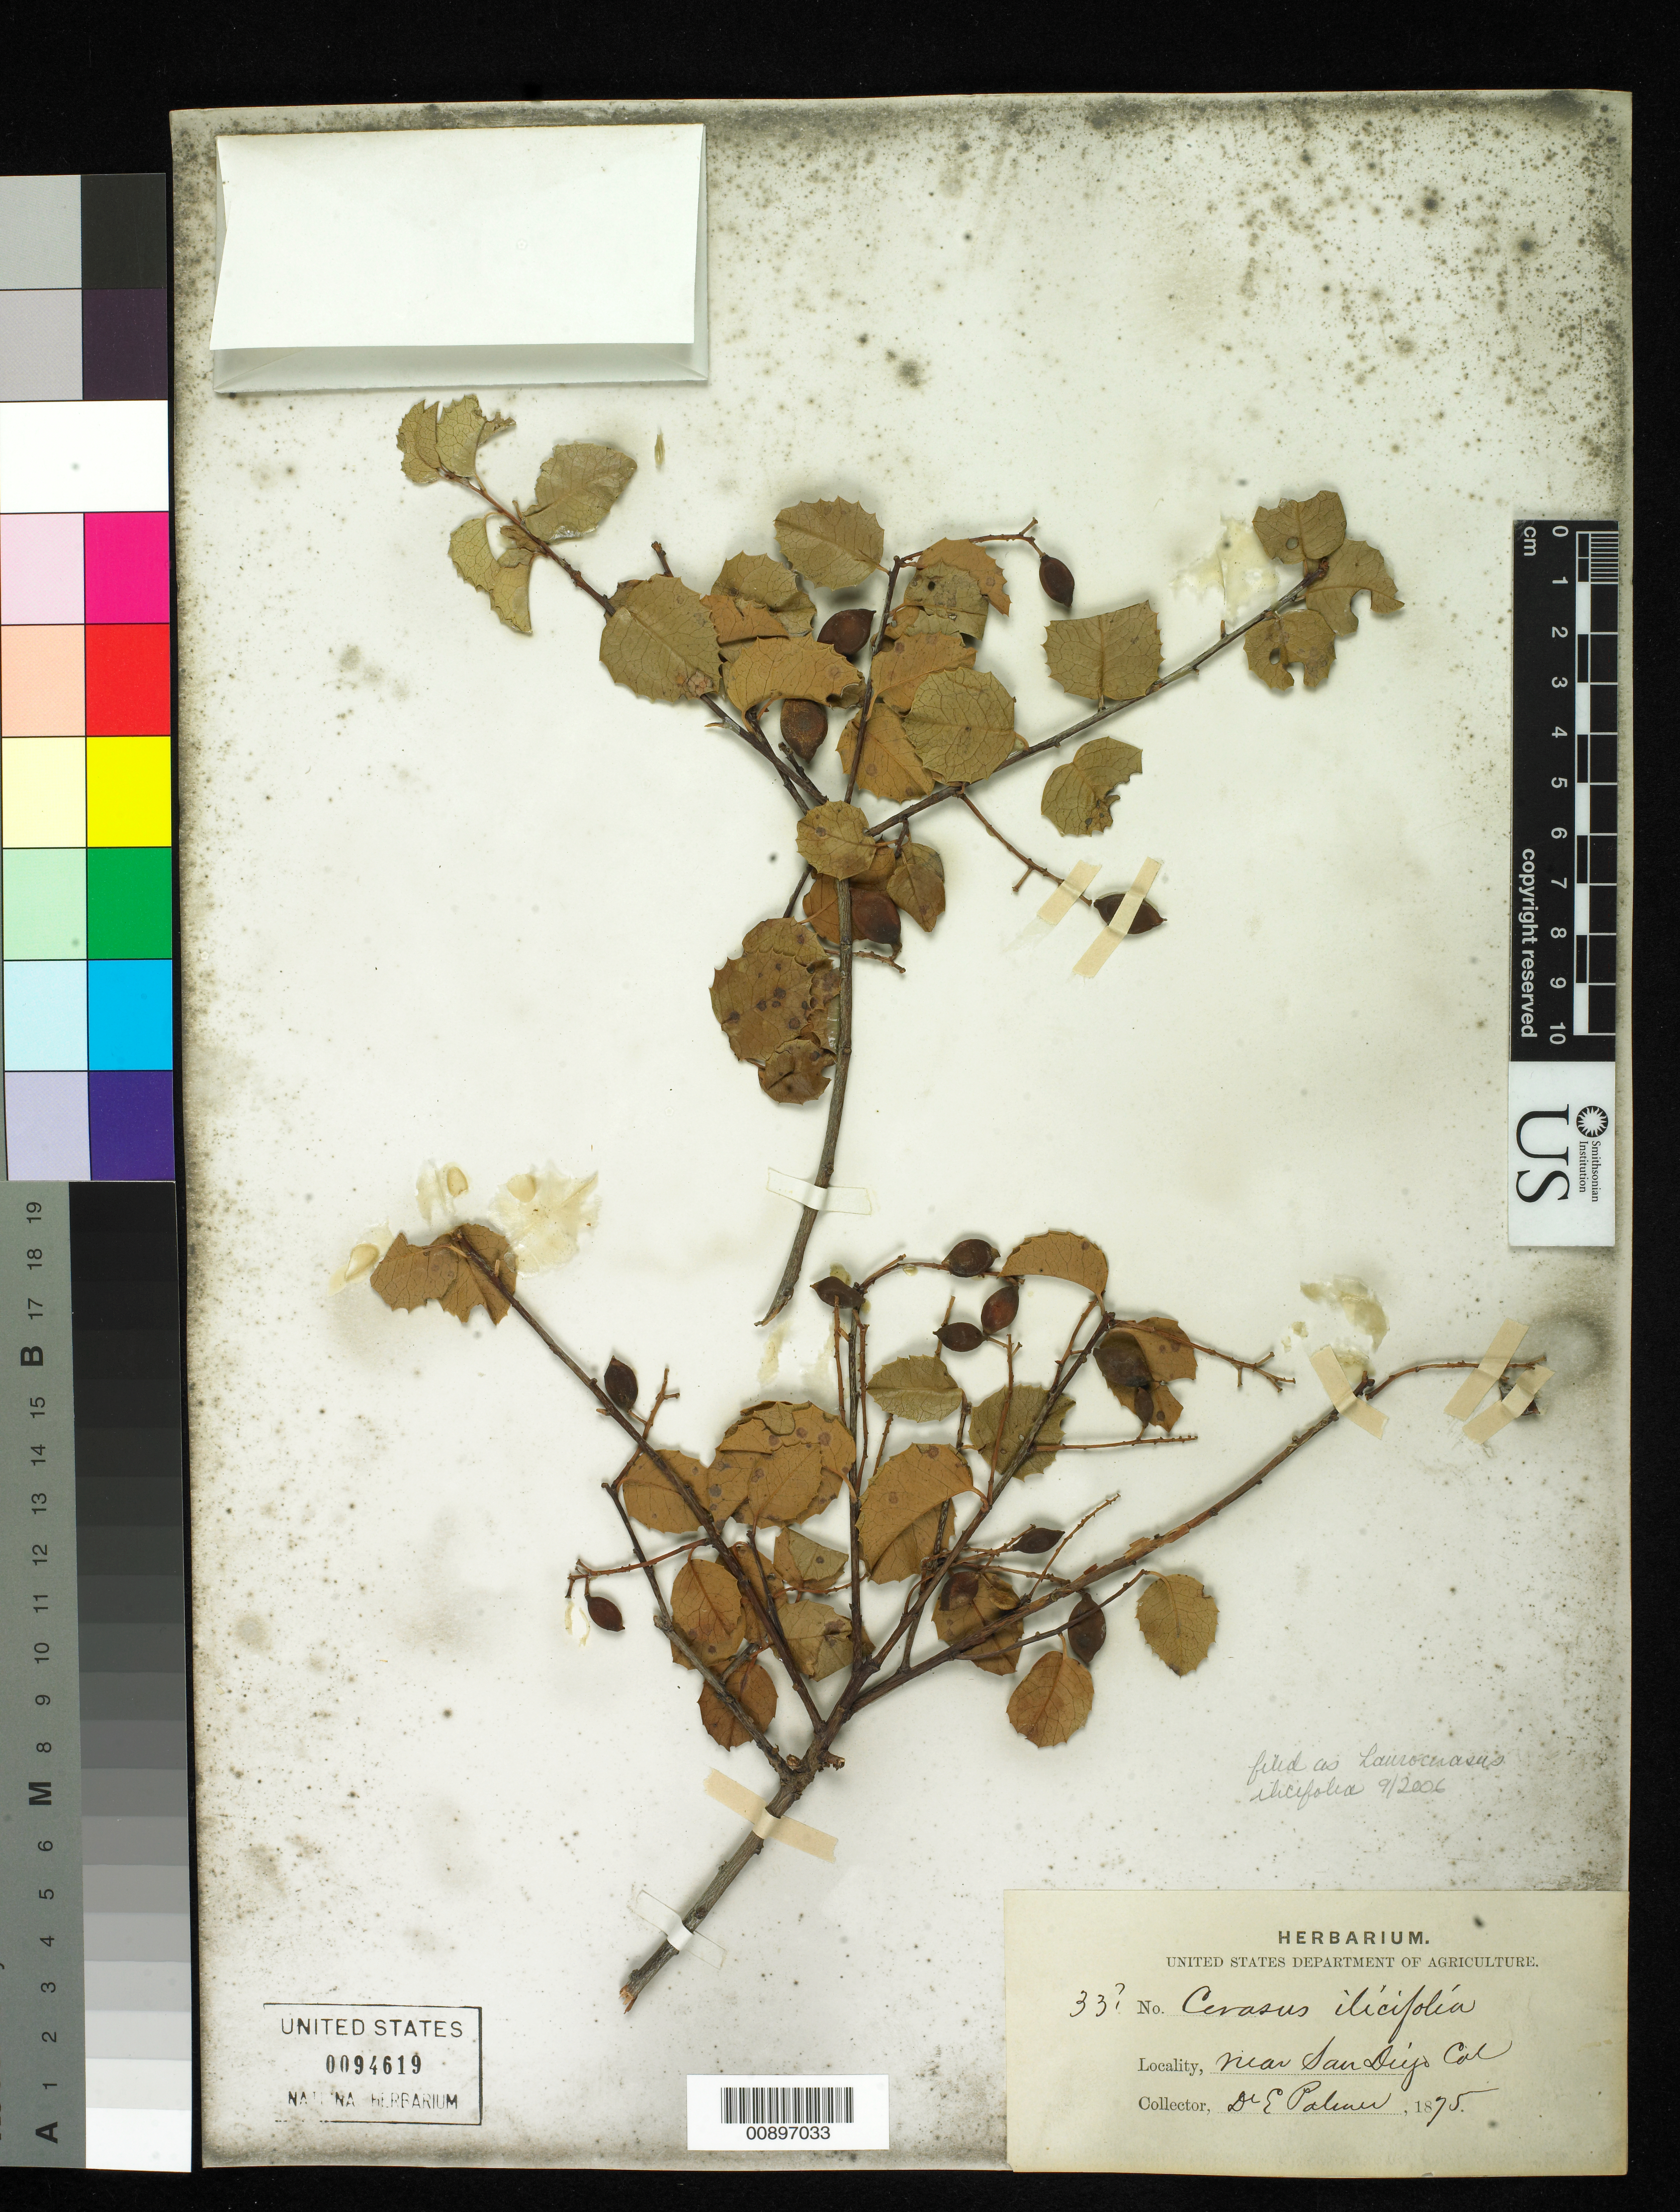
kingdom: Plantae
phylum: Tracheophyta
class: Magnoliopsida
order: Rosales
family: Rosaceae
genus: Prunus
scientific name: Prunus ilicifolia var. ilicifolia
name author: (Nutt. ex Hook. & Arn.) D. Dietr.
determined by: Strong, Mark T., (BOT), Smithsonian Institution - National Museum of Natural History (UNITED STATES)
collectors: E. Palmer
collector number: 33 ?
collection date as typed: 1875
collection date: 1875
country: United States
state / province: California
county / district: San Diego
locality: Near San Diego, California.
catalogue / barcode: US 94619